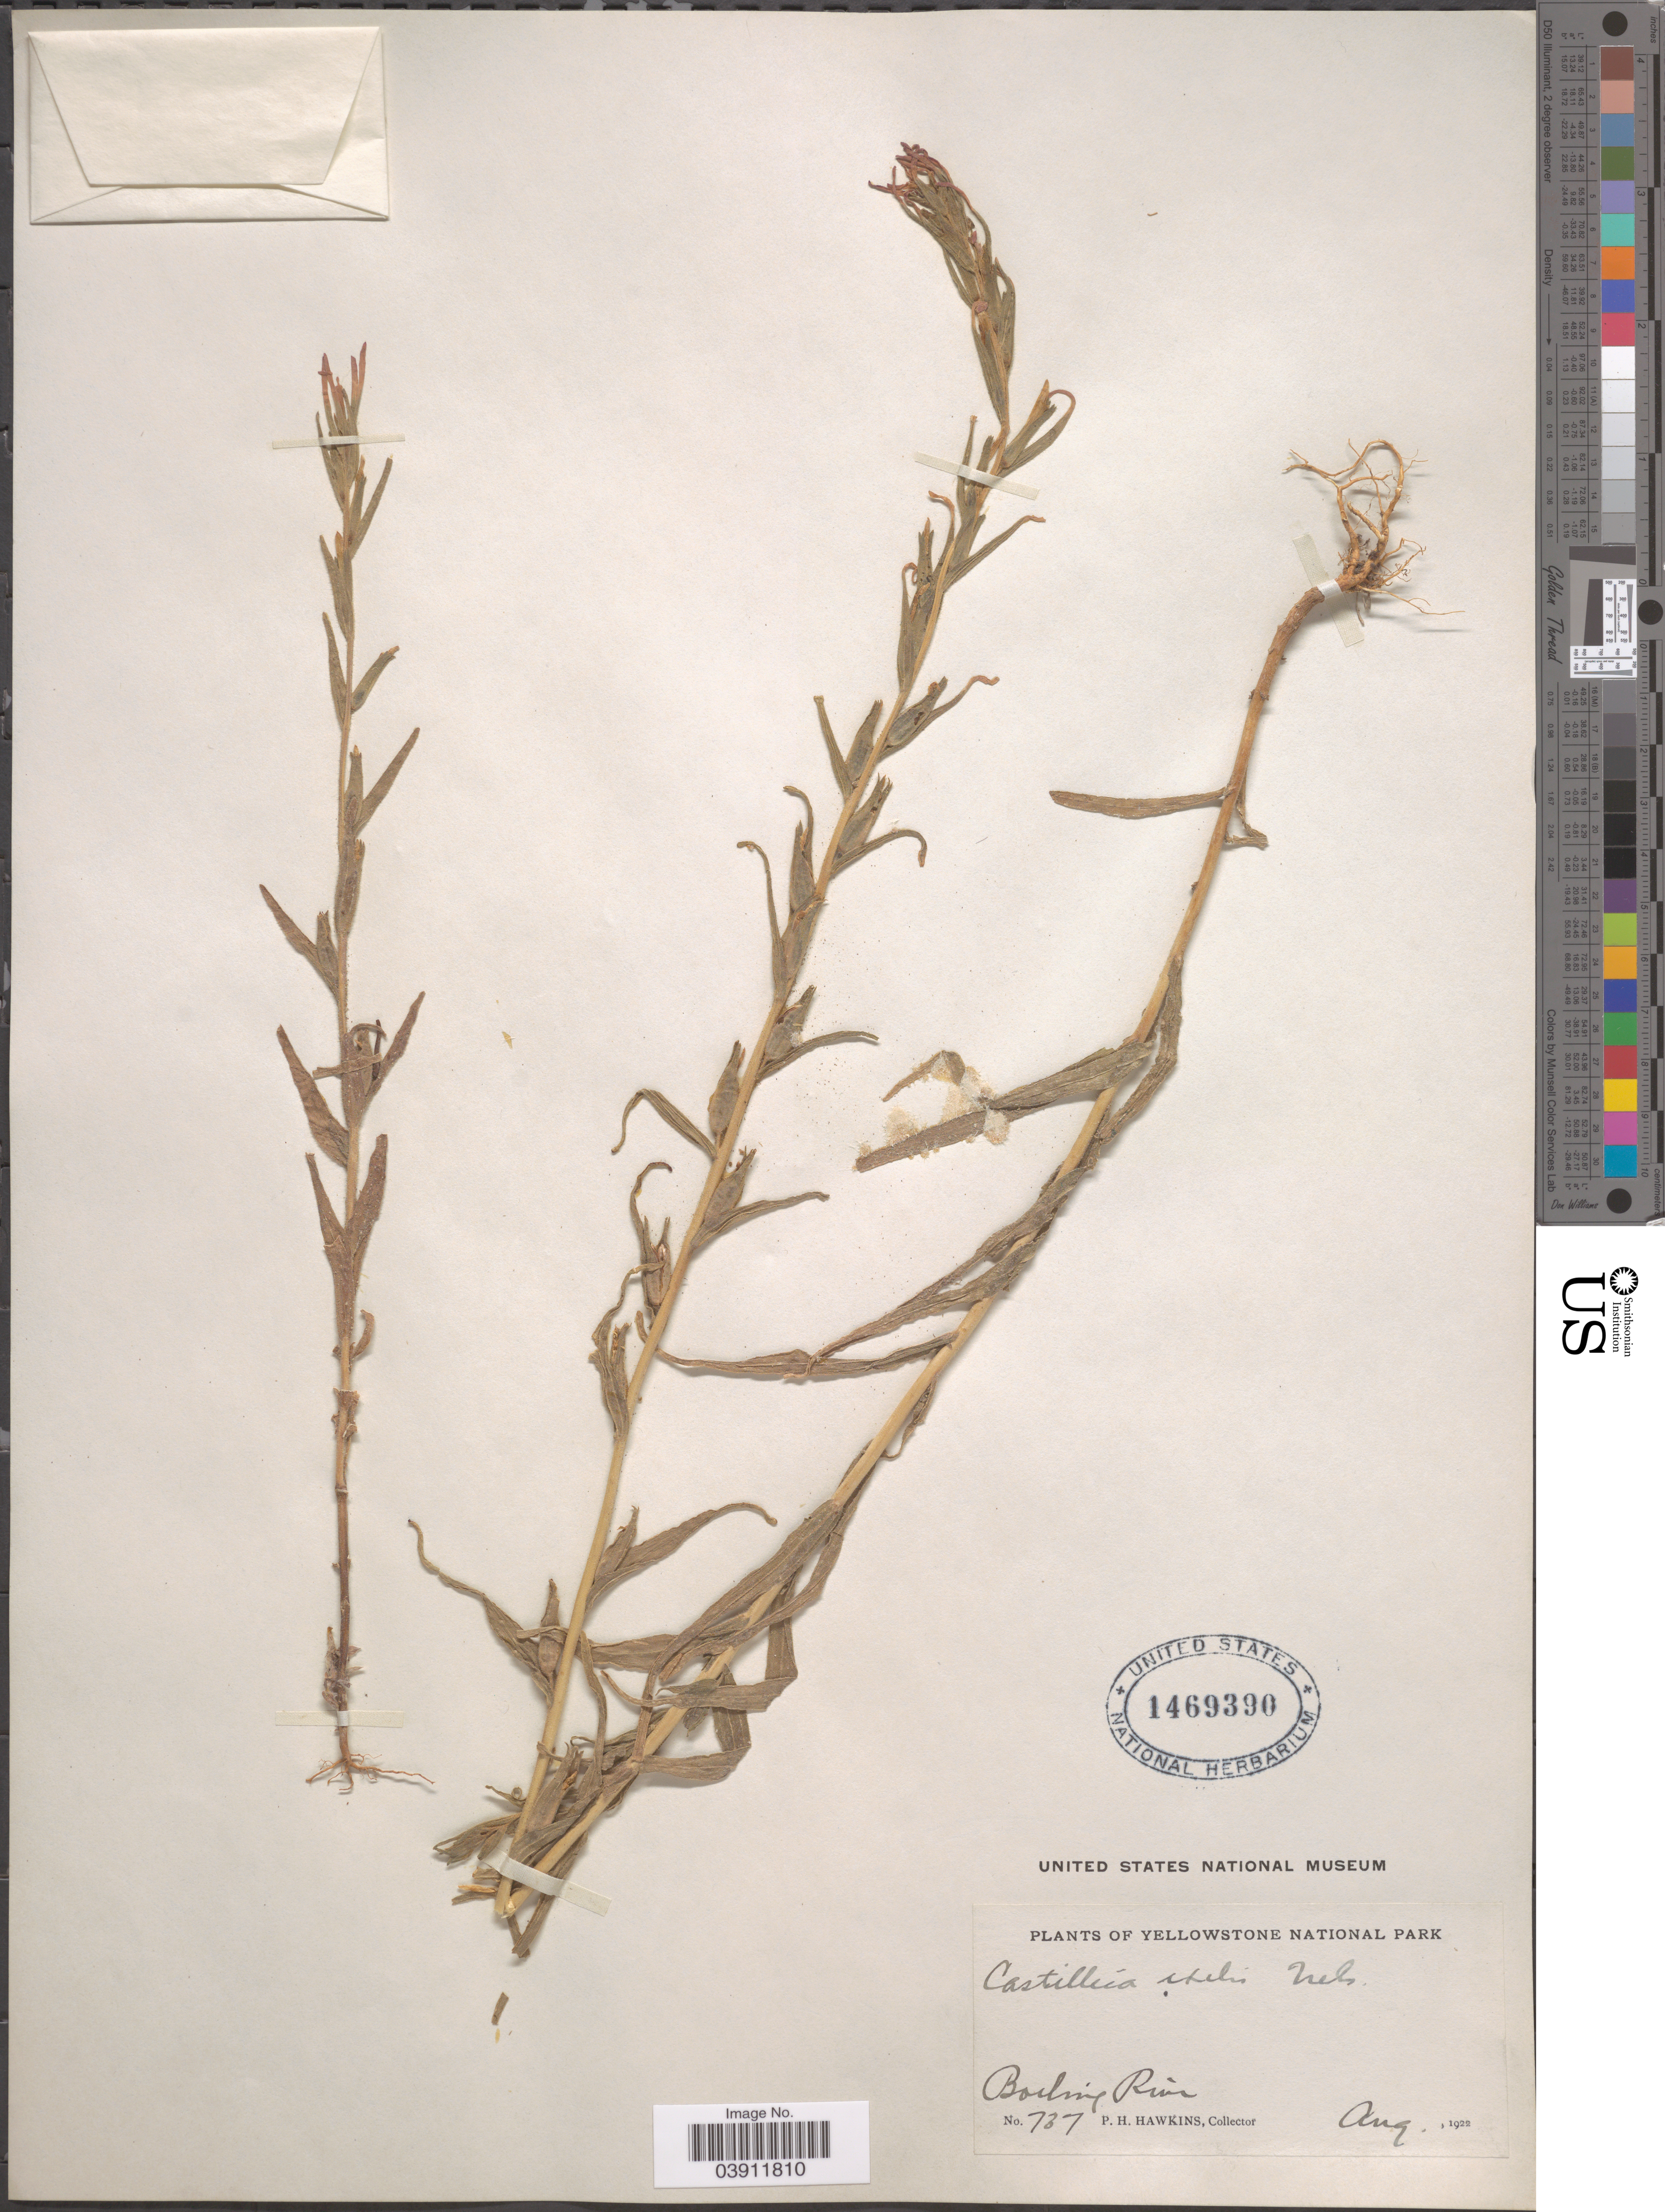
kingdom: Plantae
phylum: Tracheophyta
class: Magnoliopsida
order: Lamiales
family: Orobanchaceae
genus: Castilleja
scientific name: Castilleja exilis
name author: A. Nelson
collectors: P. Hawkins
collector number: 737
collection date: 1922-08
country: United States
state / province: Wyoming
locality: Yellowstone National Park. Boiling River.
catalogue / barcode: US 1469390